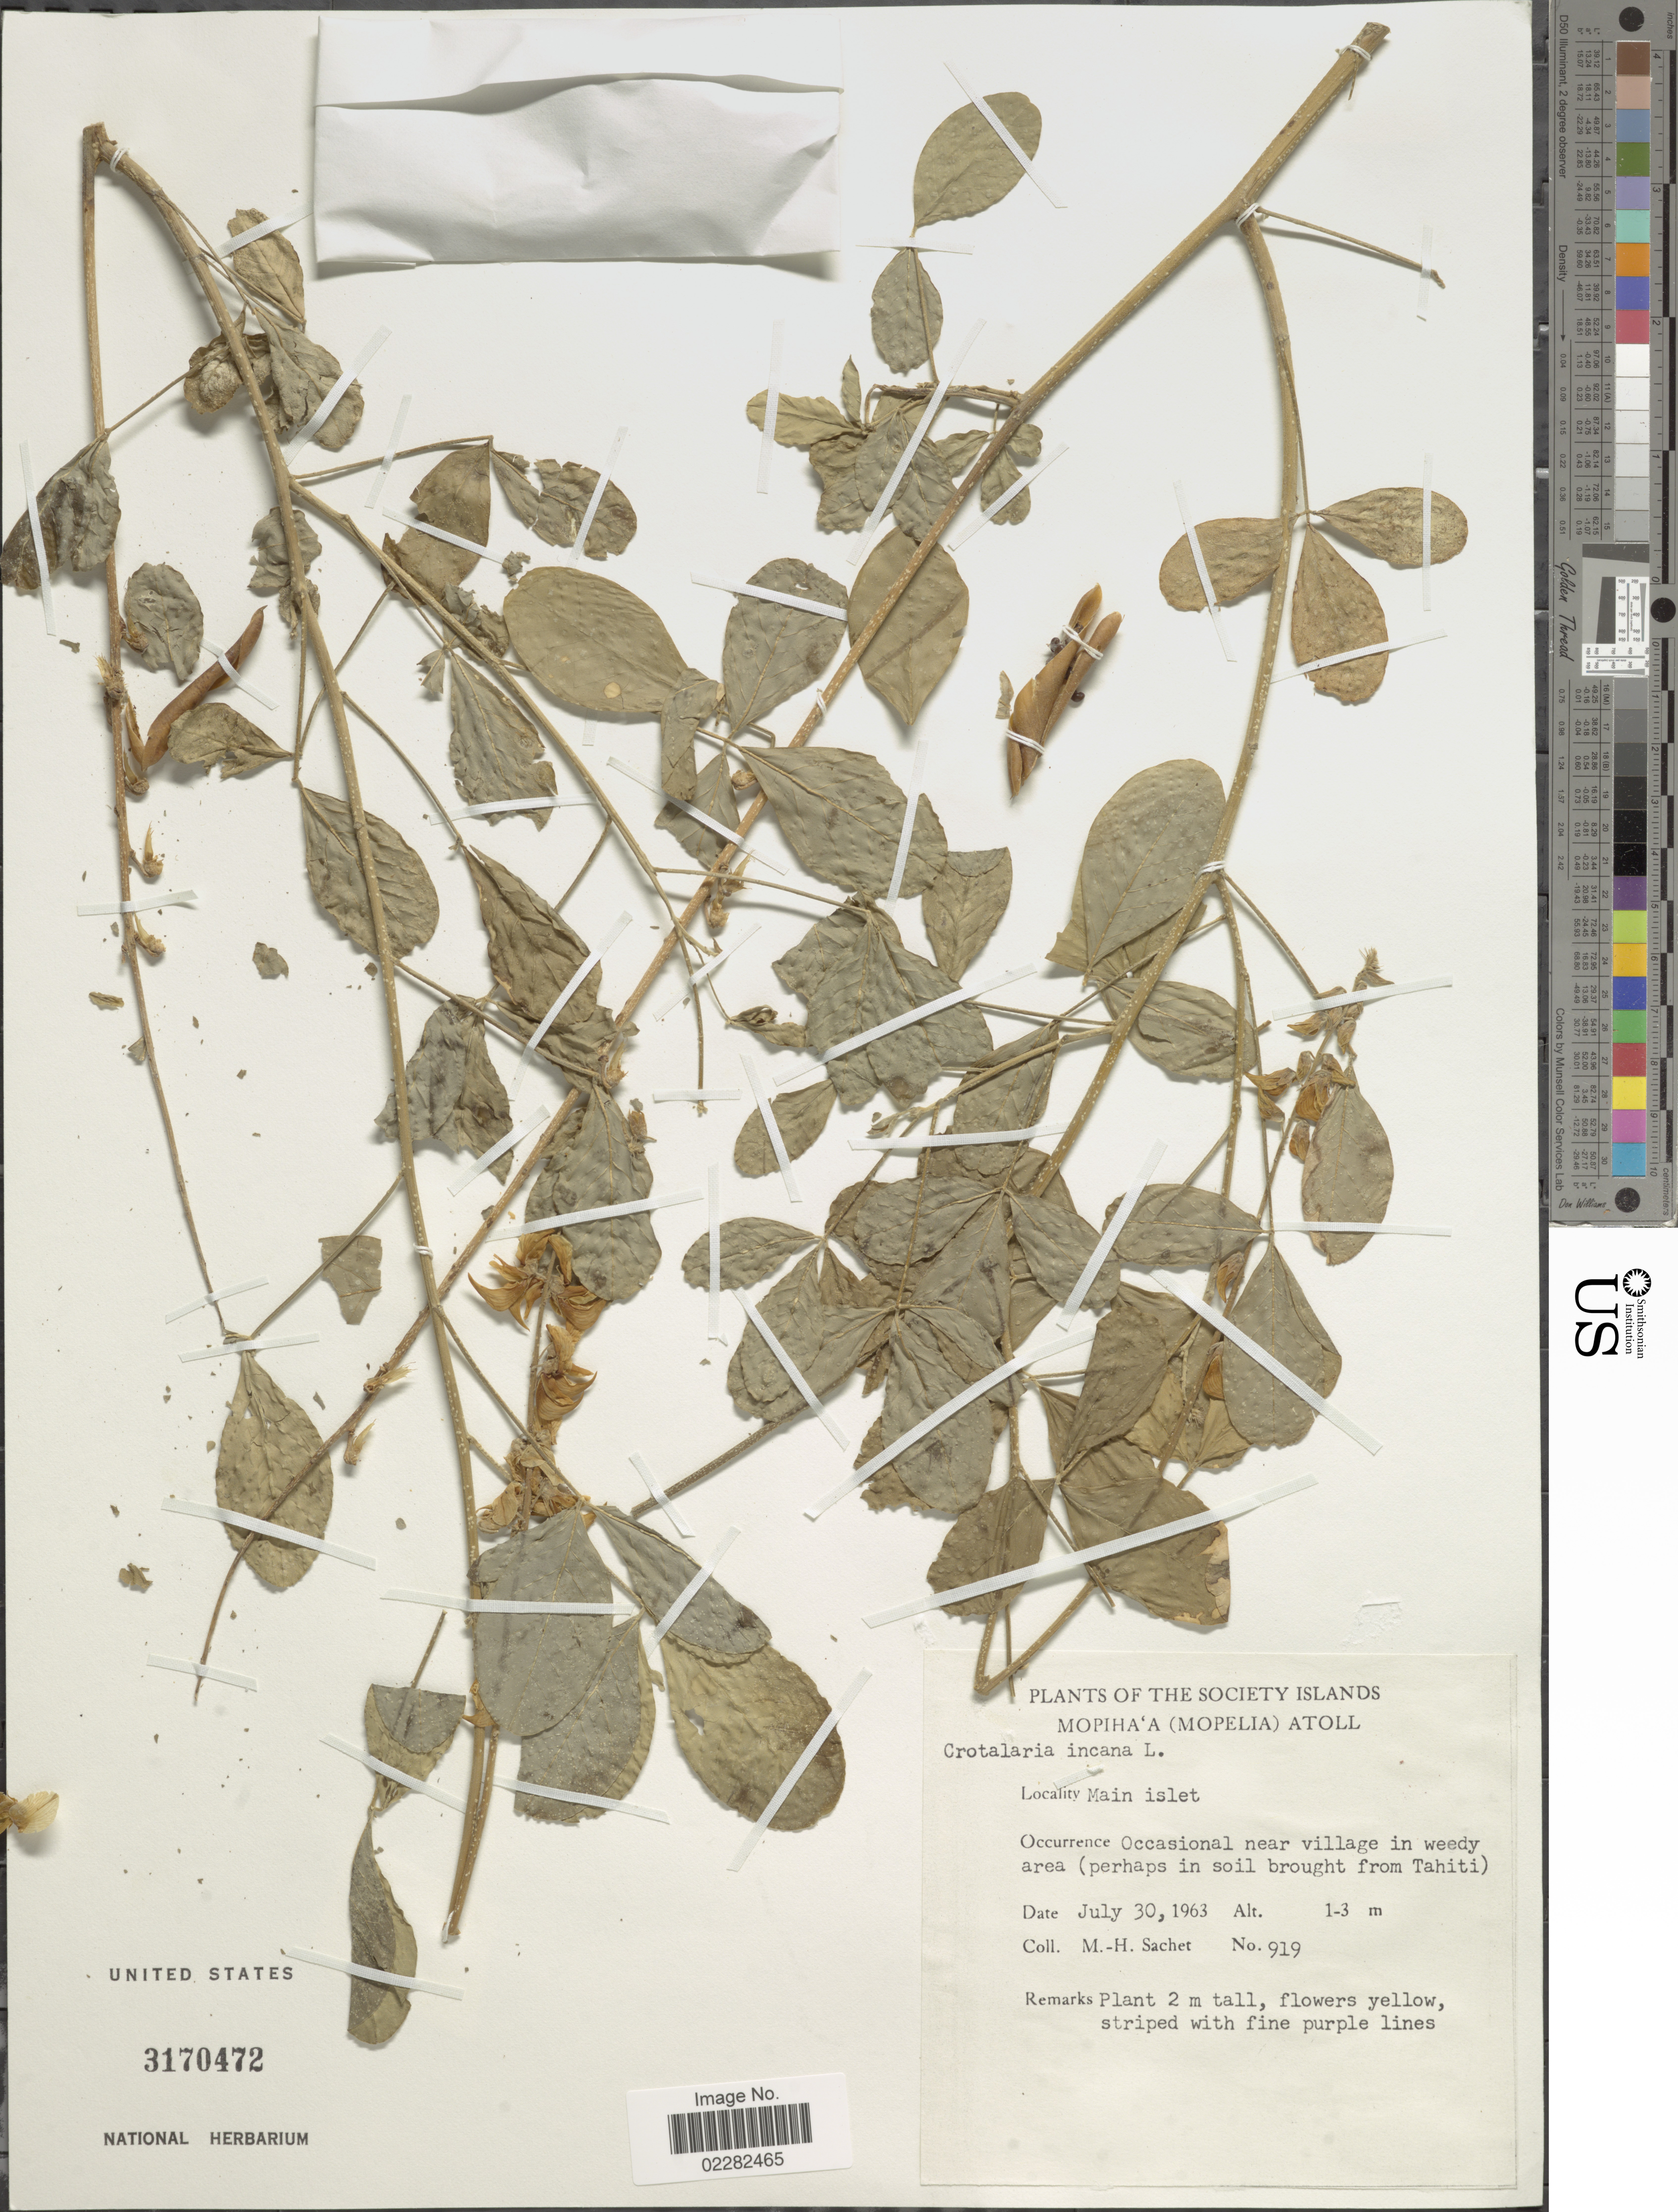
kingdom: Plantae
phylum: Tracheophyta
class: Magnoliopsida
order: Fabales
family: Fabaceae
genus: Crotalaria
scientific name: Crotalaria incana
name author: L.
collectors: M.-H. Sachet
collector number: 919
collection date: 1963-07-30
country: French Polynesia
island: Maupihaa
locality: Main Islet, Mopiha'a Mopelia Atoll, Society Islands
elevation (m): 1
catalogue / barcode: US 3170472